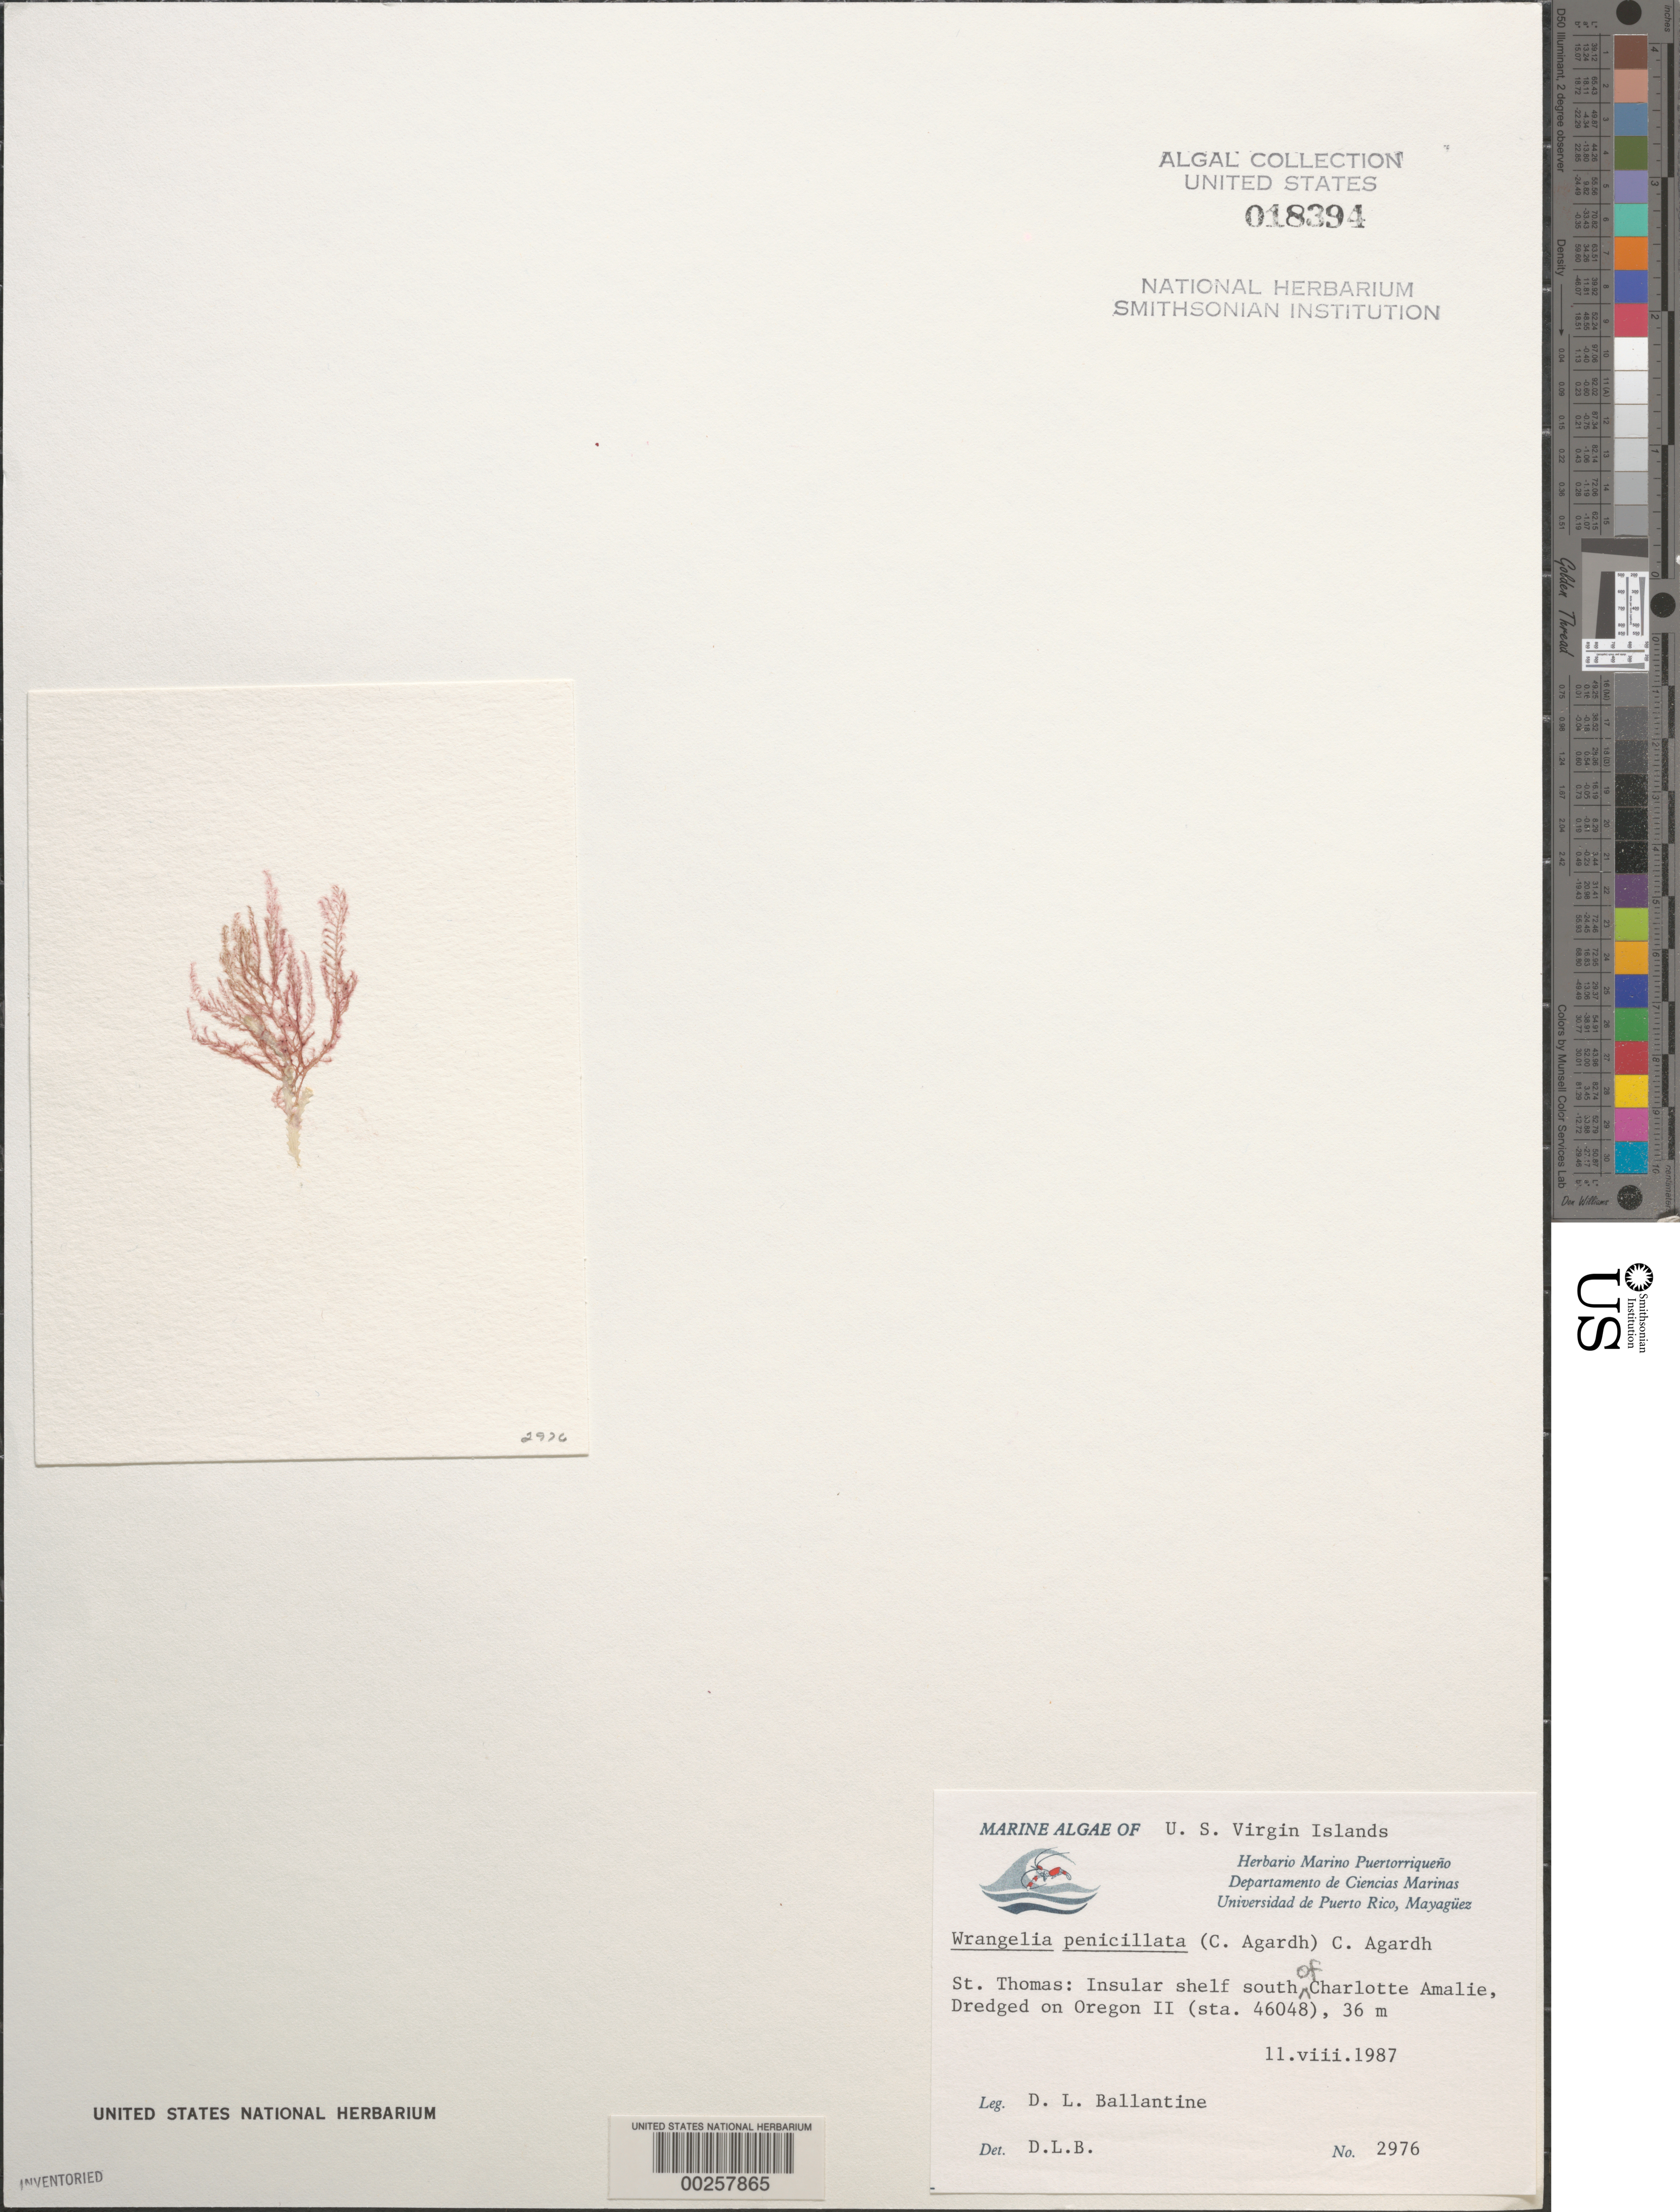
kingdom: Plantae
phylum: Rhodophyta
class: Florideophyceae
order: Ceramiales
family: Wrangeliaceae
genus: Wrangelia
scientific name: Wrangelia penicillata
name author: (C. Agardh) C. Agardh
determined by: Ballantine, D. L.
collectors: D.L. Ballantine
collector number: DLB 2976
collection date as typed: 11 Aug 1987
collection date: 1987-08-11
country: U.S. Virgin Islands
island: St. Thomas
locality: South of Charlotte Amalie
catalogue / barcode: US 18394